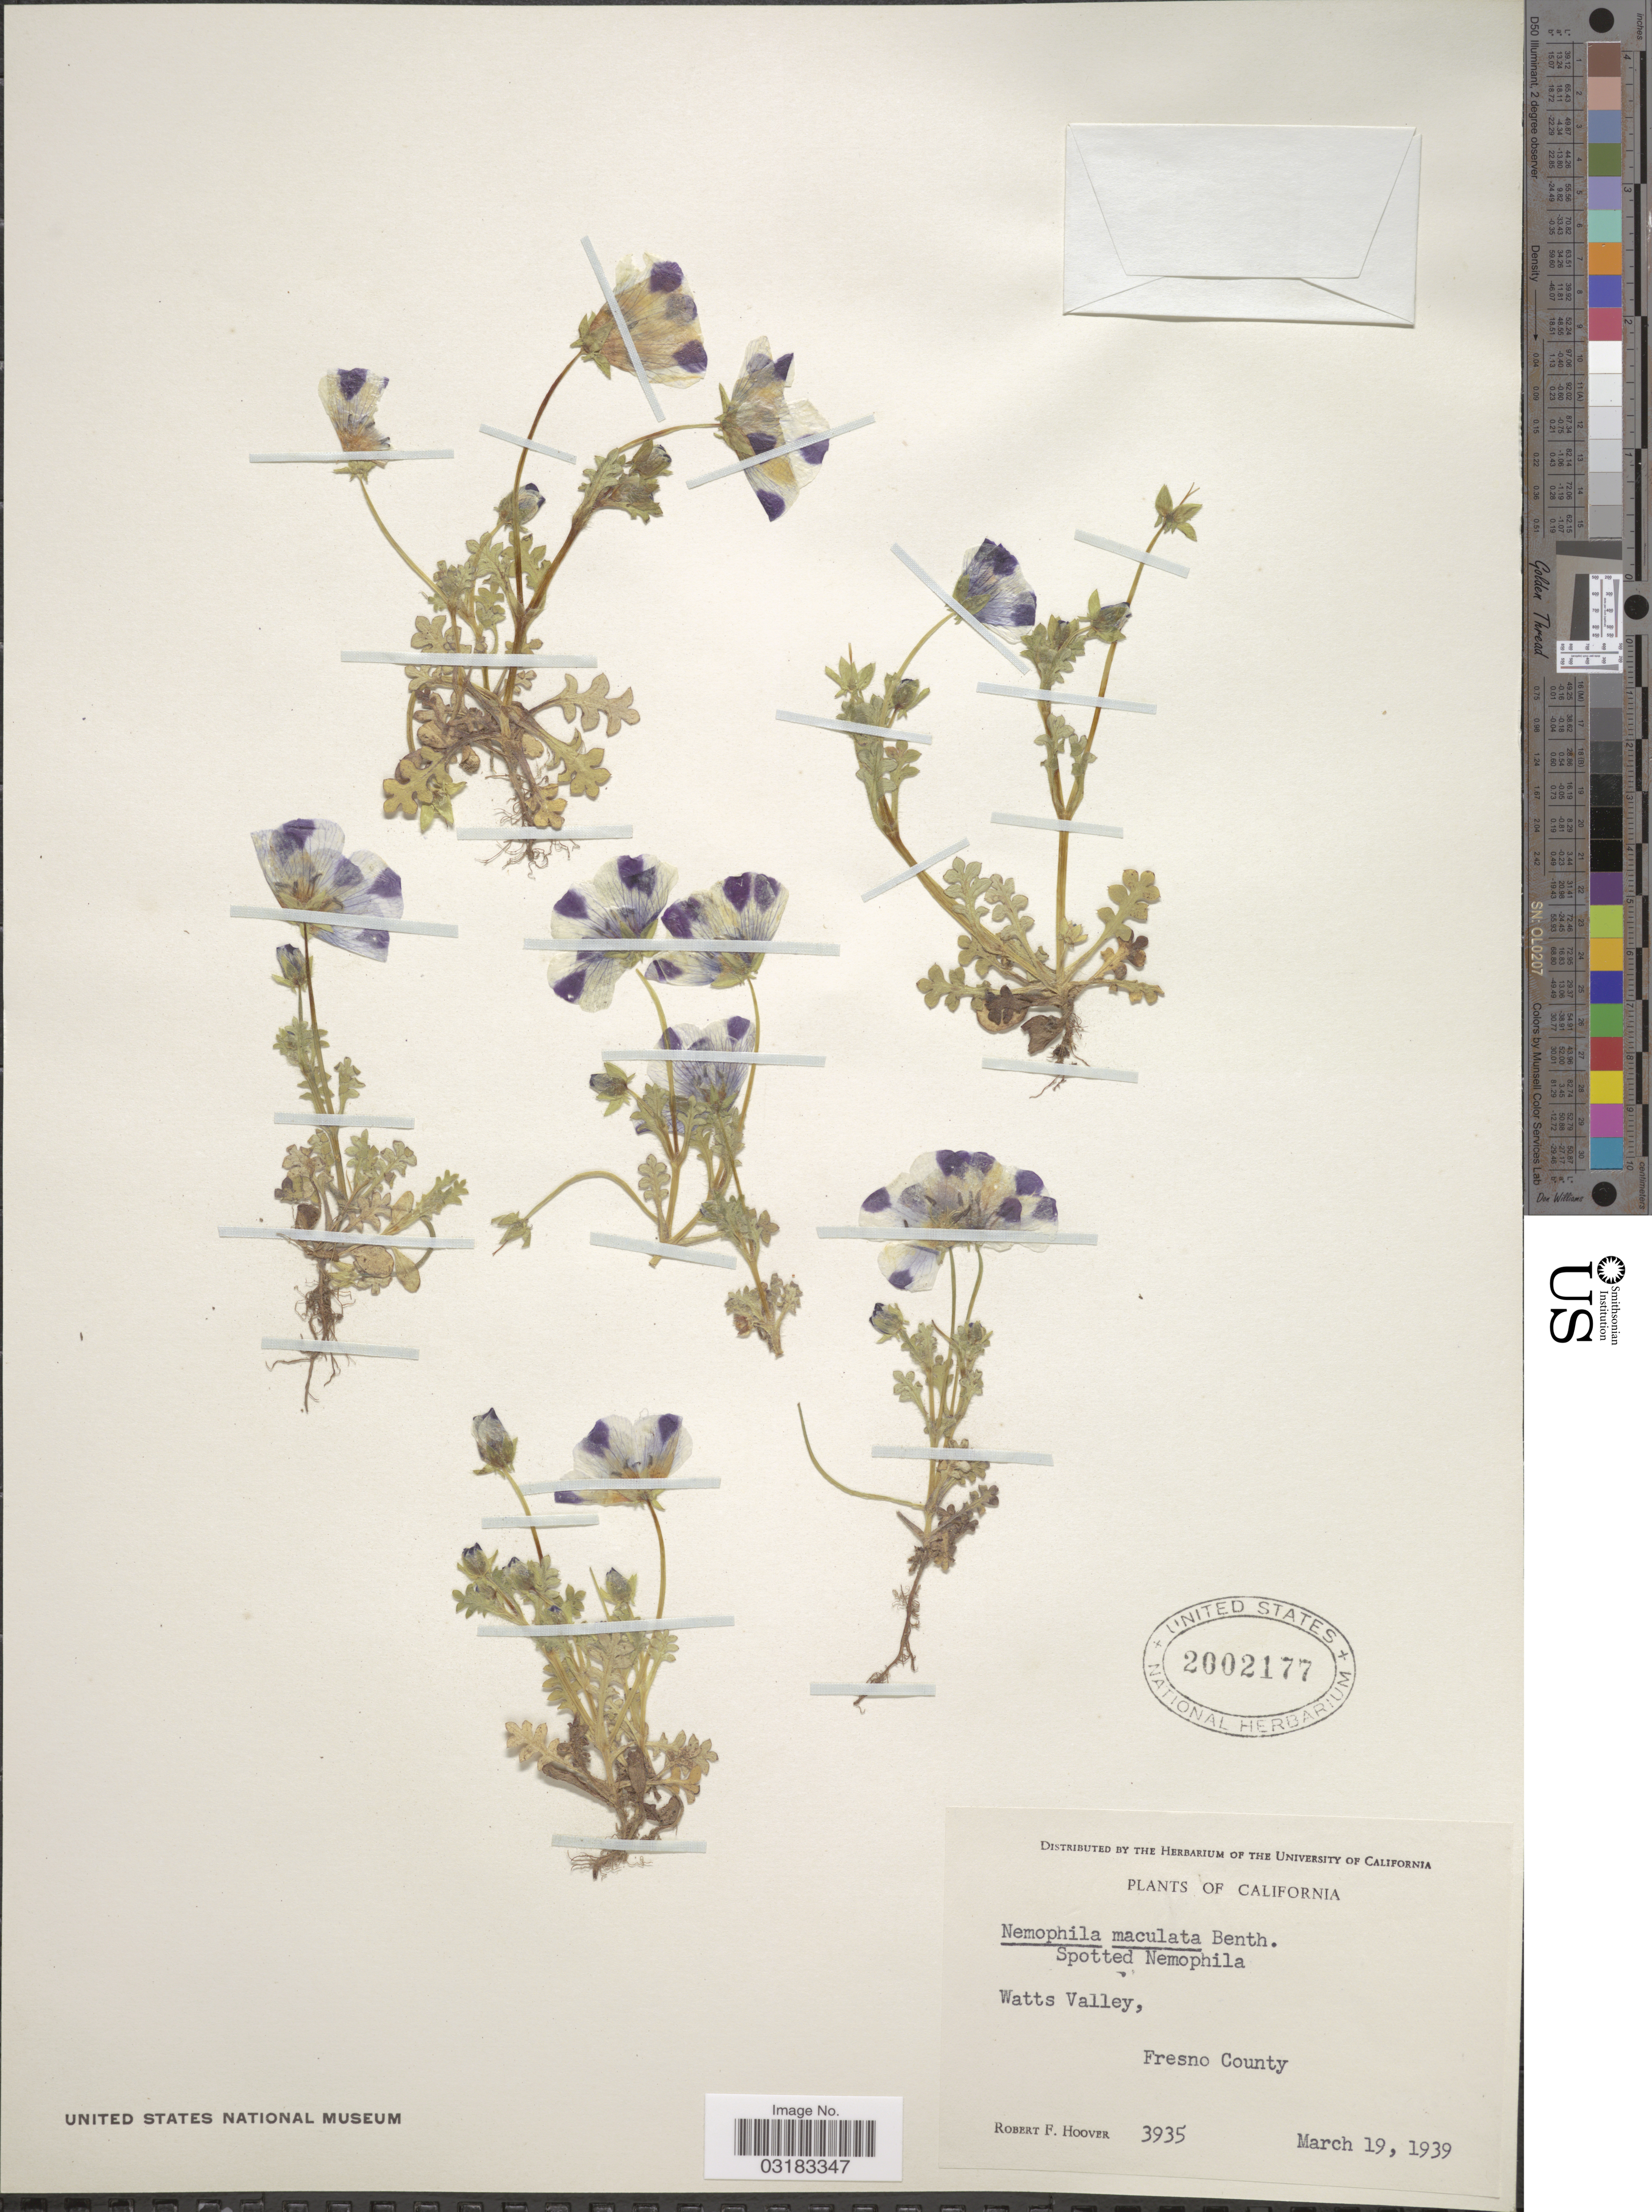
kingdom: Plantae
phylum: Tracheophyta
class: Magnoliopsida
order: Boraginales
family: Hydrophyllaceae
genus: Nemophila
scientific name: Nemophila maculata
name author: Benth. ex Lindl.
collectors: R. F. Hoover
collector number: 3935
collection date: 1939-03-19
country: United States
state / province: California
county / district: Fresno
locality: Watts Valley, Fresno County.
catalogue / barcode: US 2002177